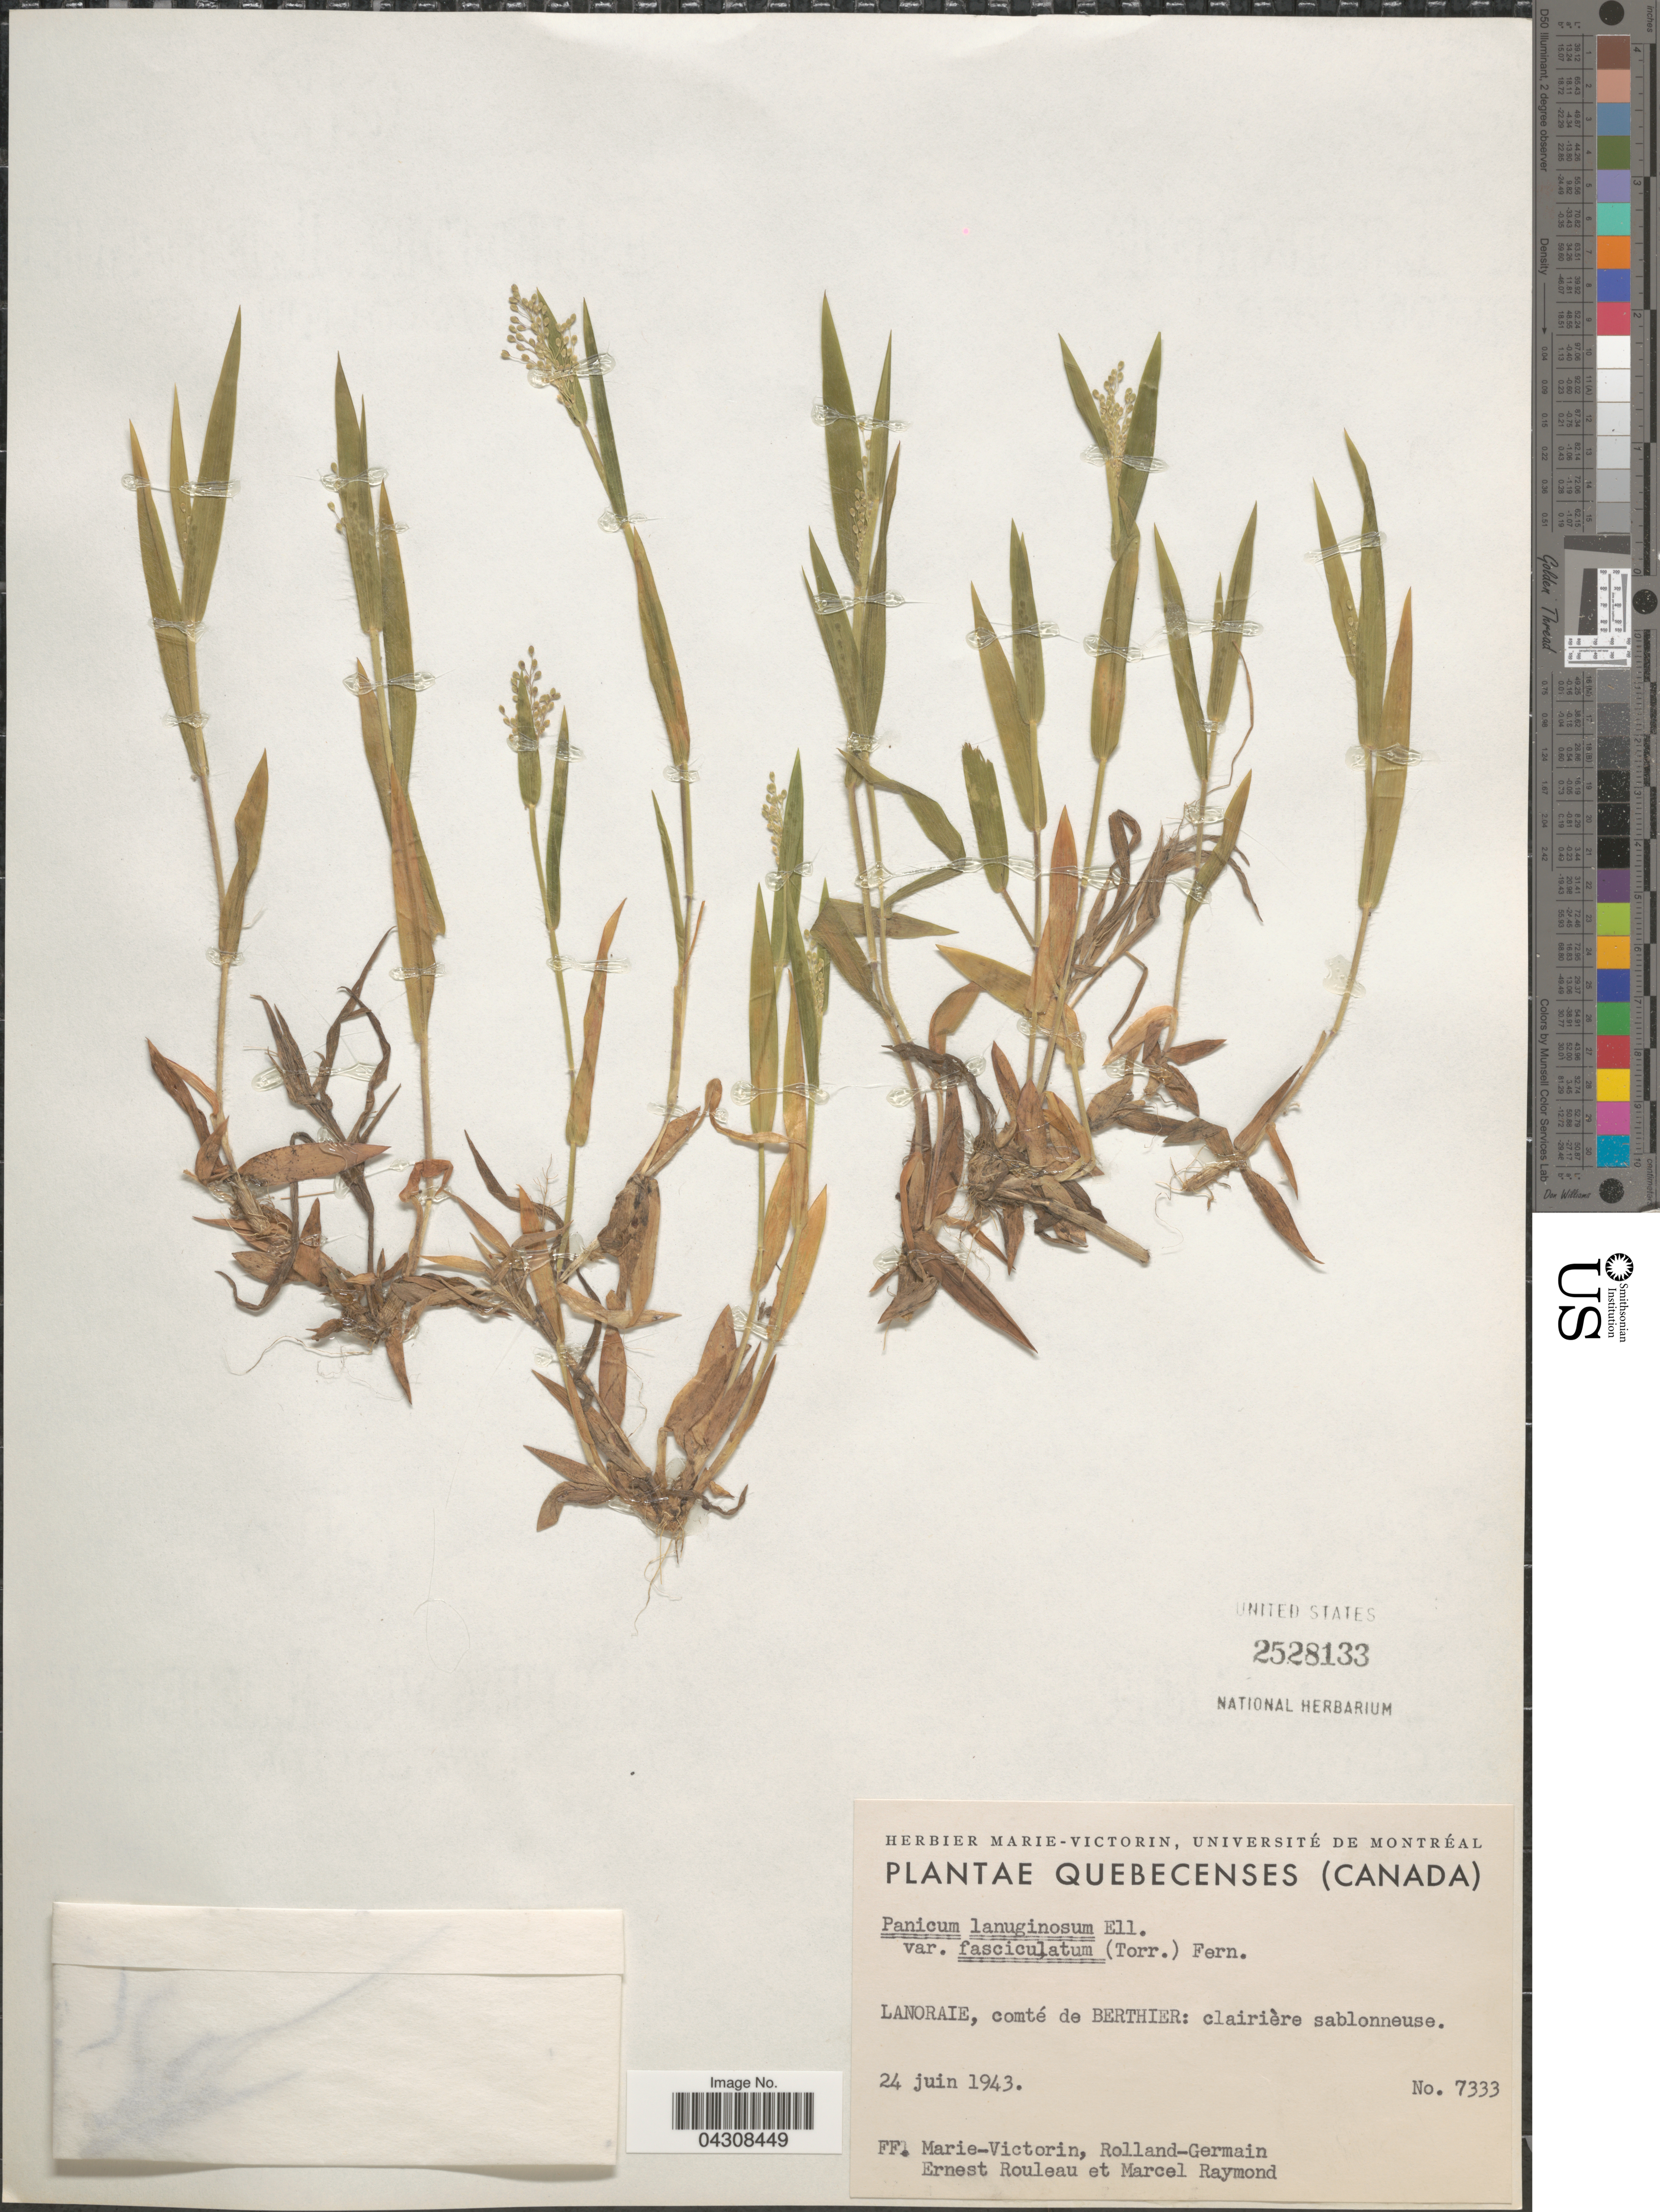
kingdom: Plantae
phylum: Tracheophyta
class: Liliopsida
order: Poales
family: Poaceae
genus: Dichanthelium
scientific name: Dichanthelium acuminatum var. acuminatum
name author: (Sw.) Gould & C.A. Clark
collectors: F. Marie-Victorin, Rolland-Germain, E. Rouleau & M. Raymond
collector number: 7333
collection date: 1943-06-24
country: Canada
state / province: Quebec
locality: Lanoraie, comté de Berthier: clairière sablonneuse.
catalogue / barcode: US 2528133